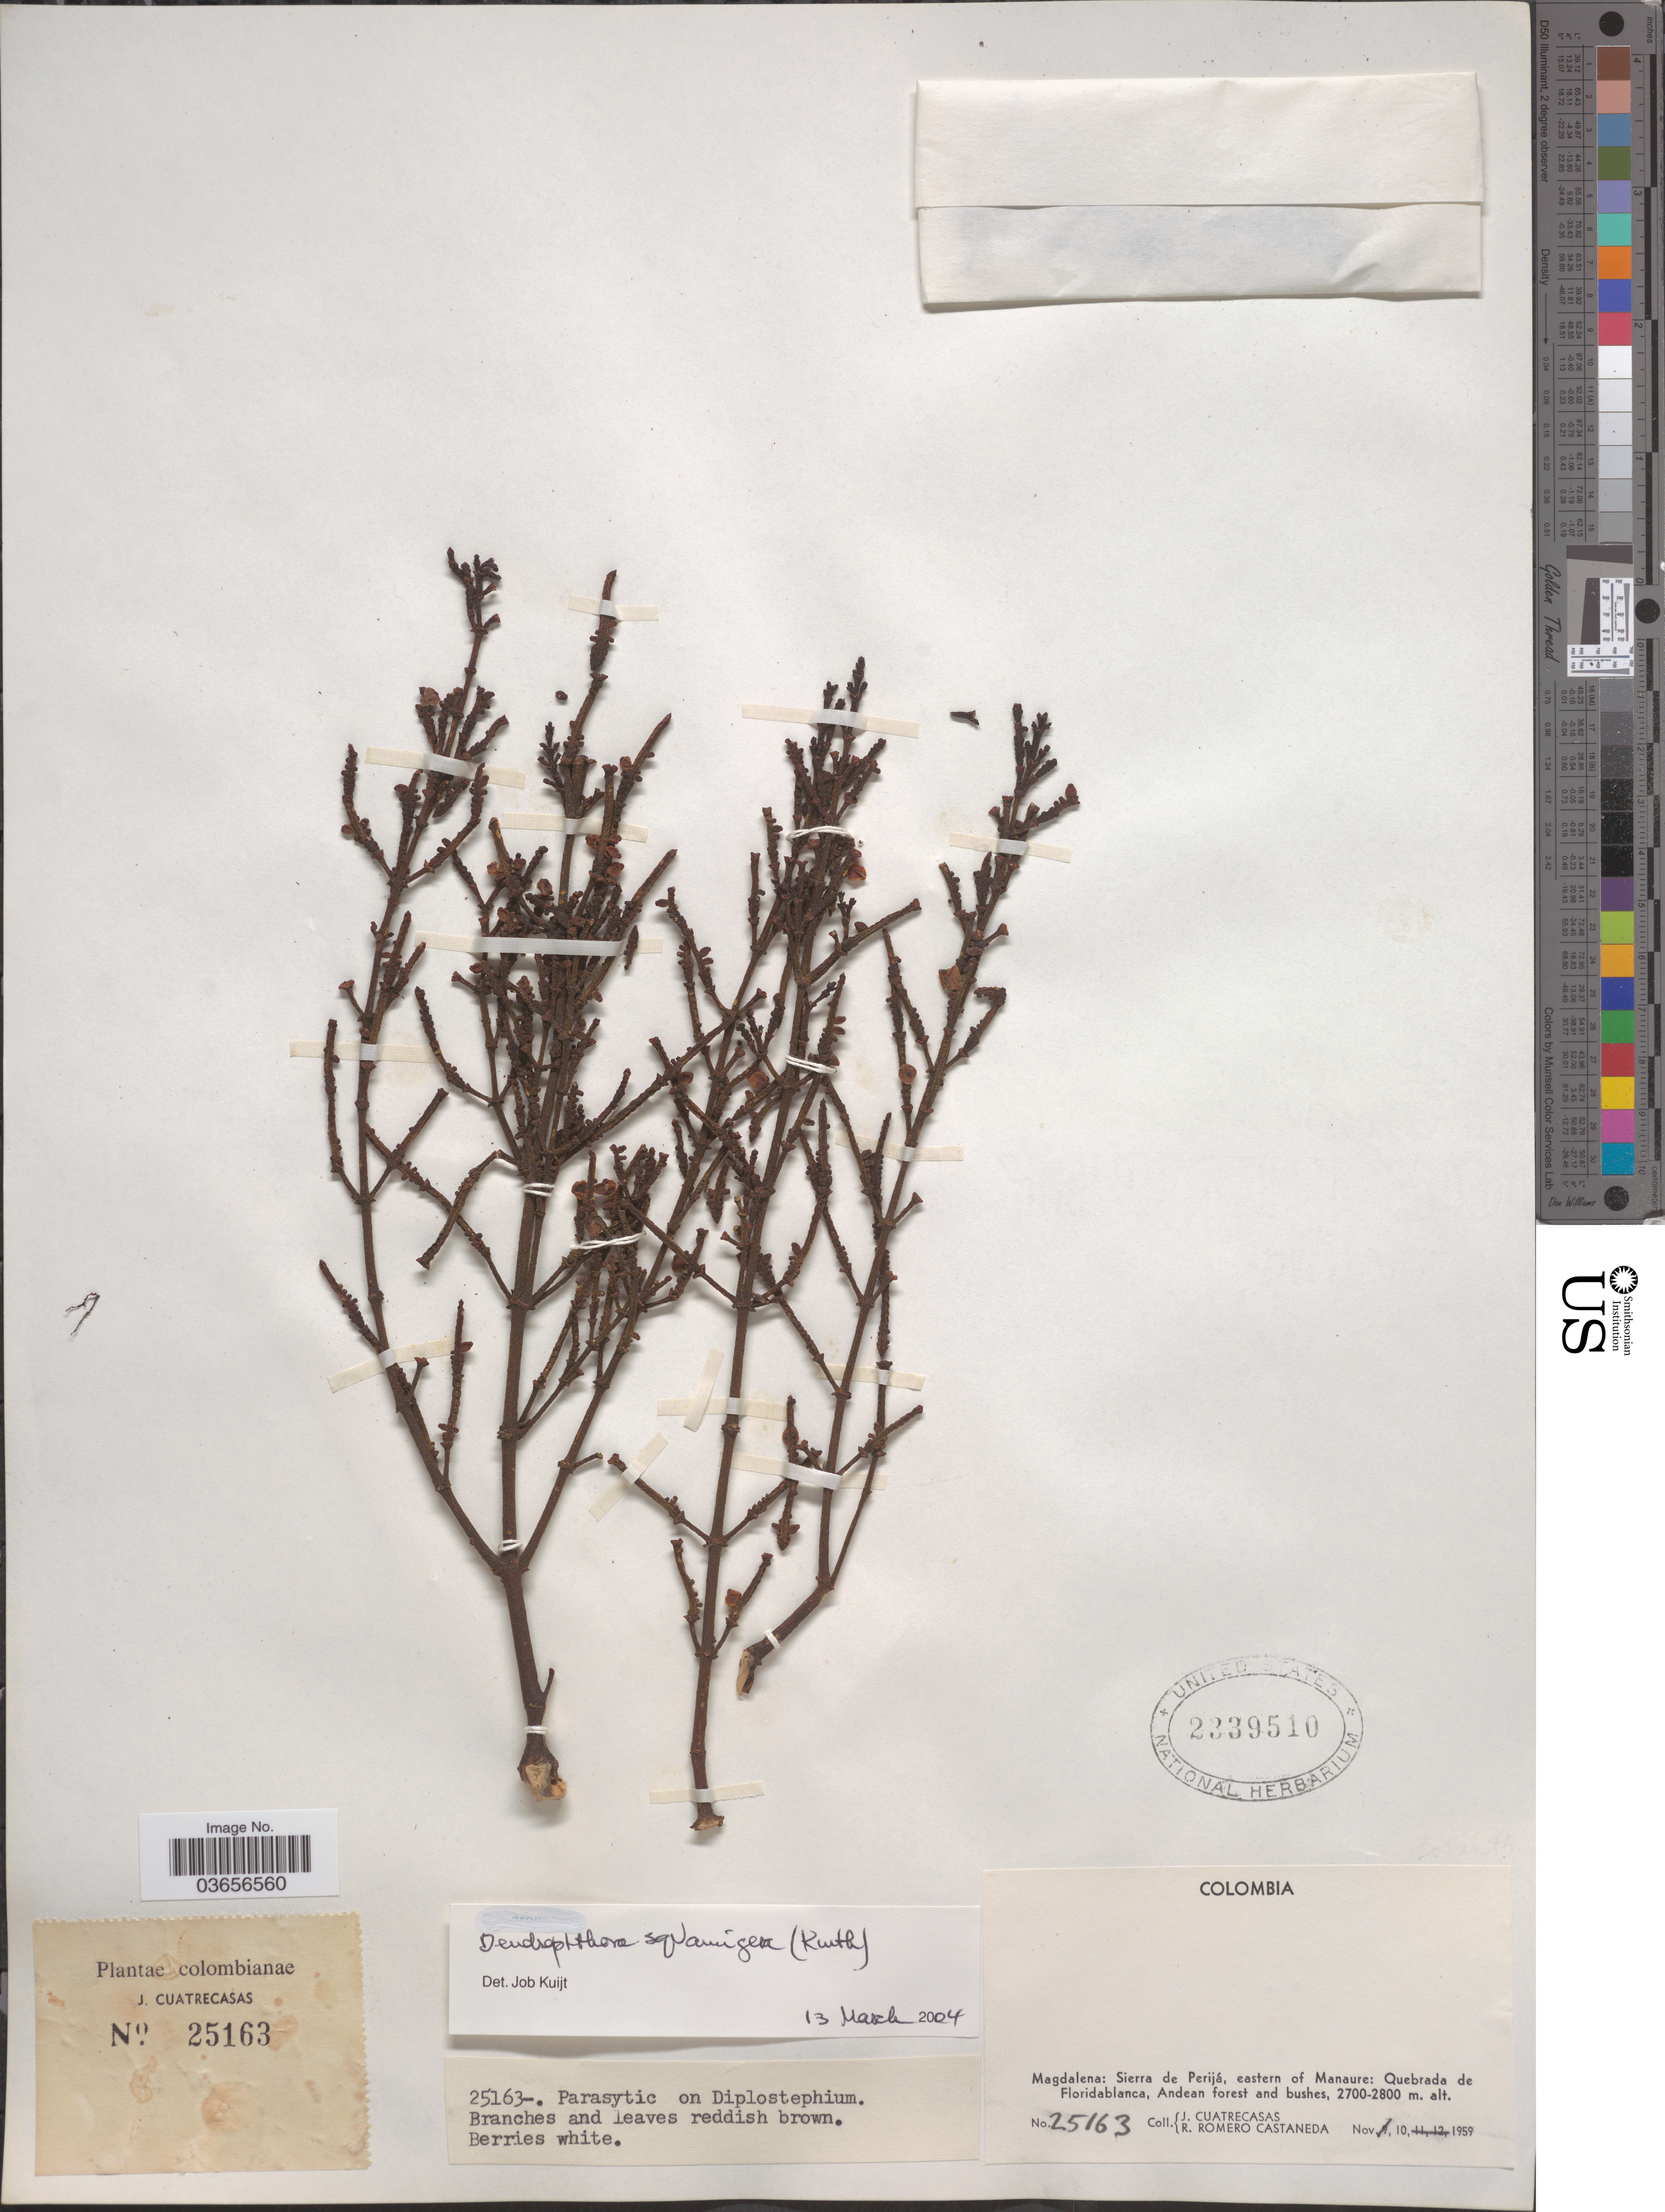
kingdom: Plantae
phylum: Tracheophyta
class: Magnoliopsida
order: Santalales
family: Viscaceae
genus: Dendrophthora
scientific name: Dendrophthora squamigera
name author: (Benth.) Kuntze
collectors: J. Cuatrecasas & R. Romero Castañeda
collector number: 25163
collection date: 1959-11-10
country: Colombia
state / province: Magdalena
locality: Sierra de Perijá, eastern of Manaure: Quebrada de Floridablanca, Andean forest and bushes.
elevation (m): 2700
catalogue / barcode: US 2339510